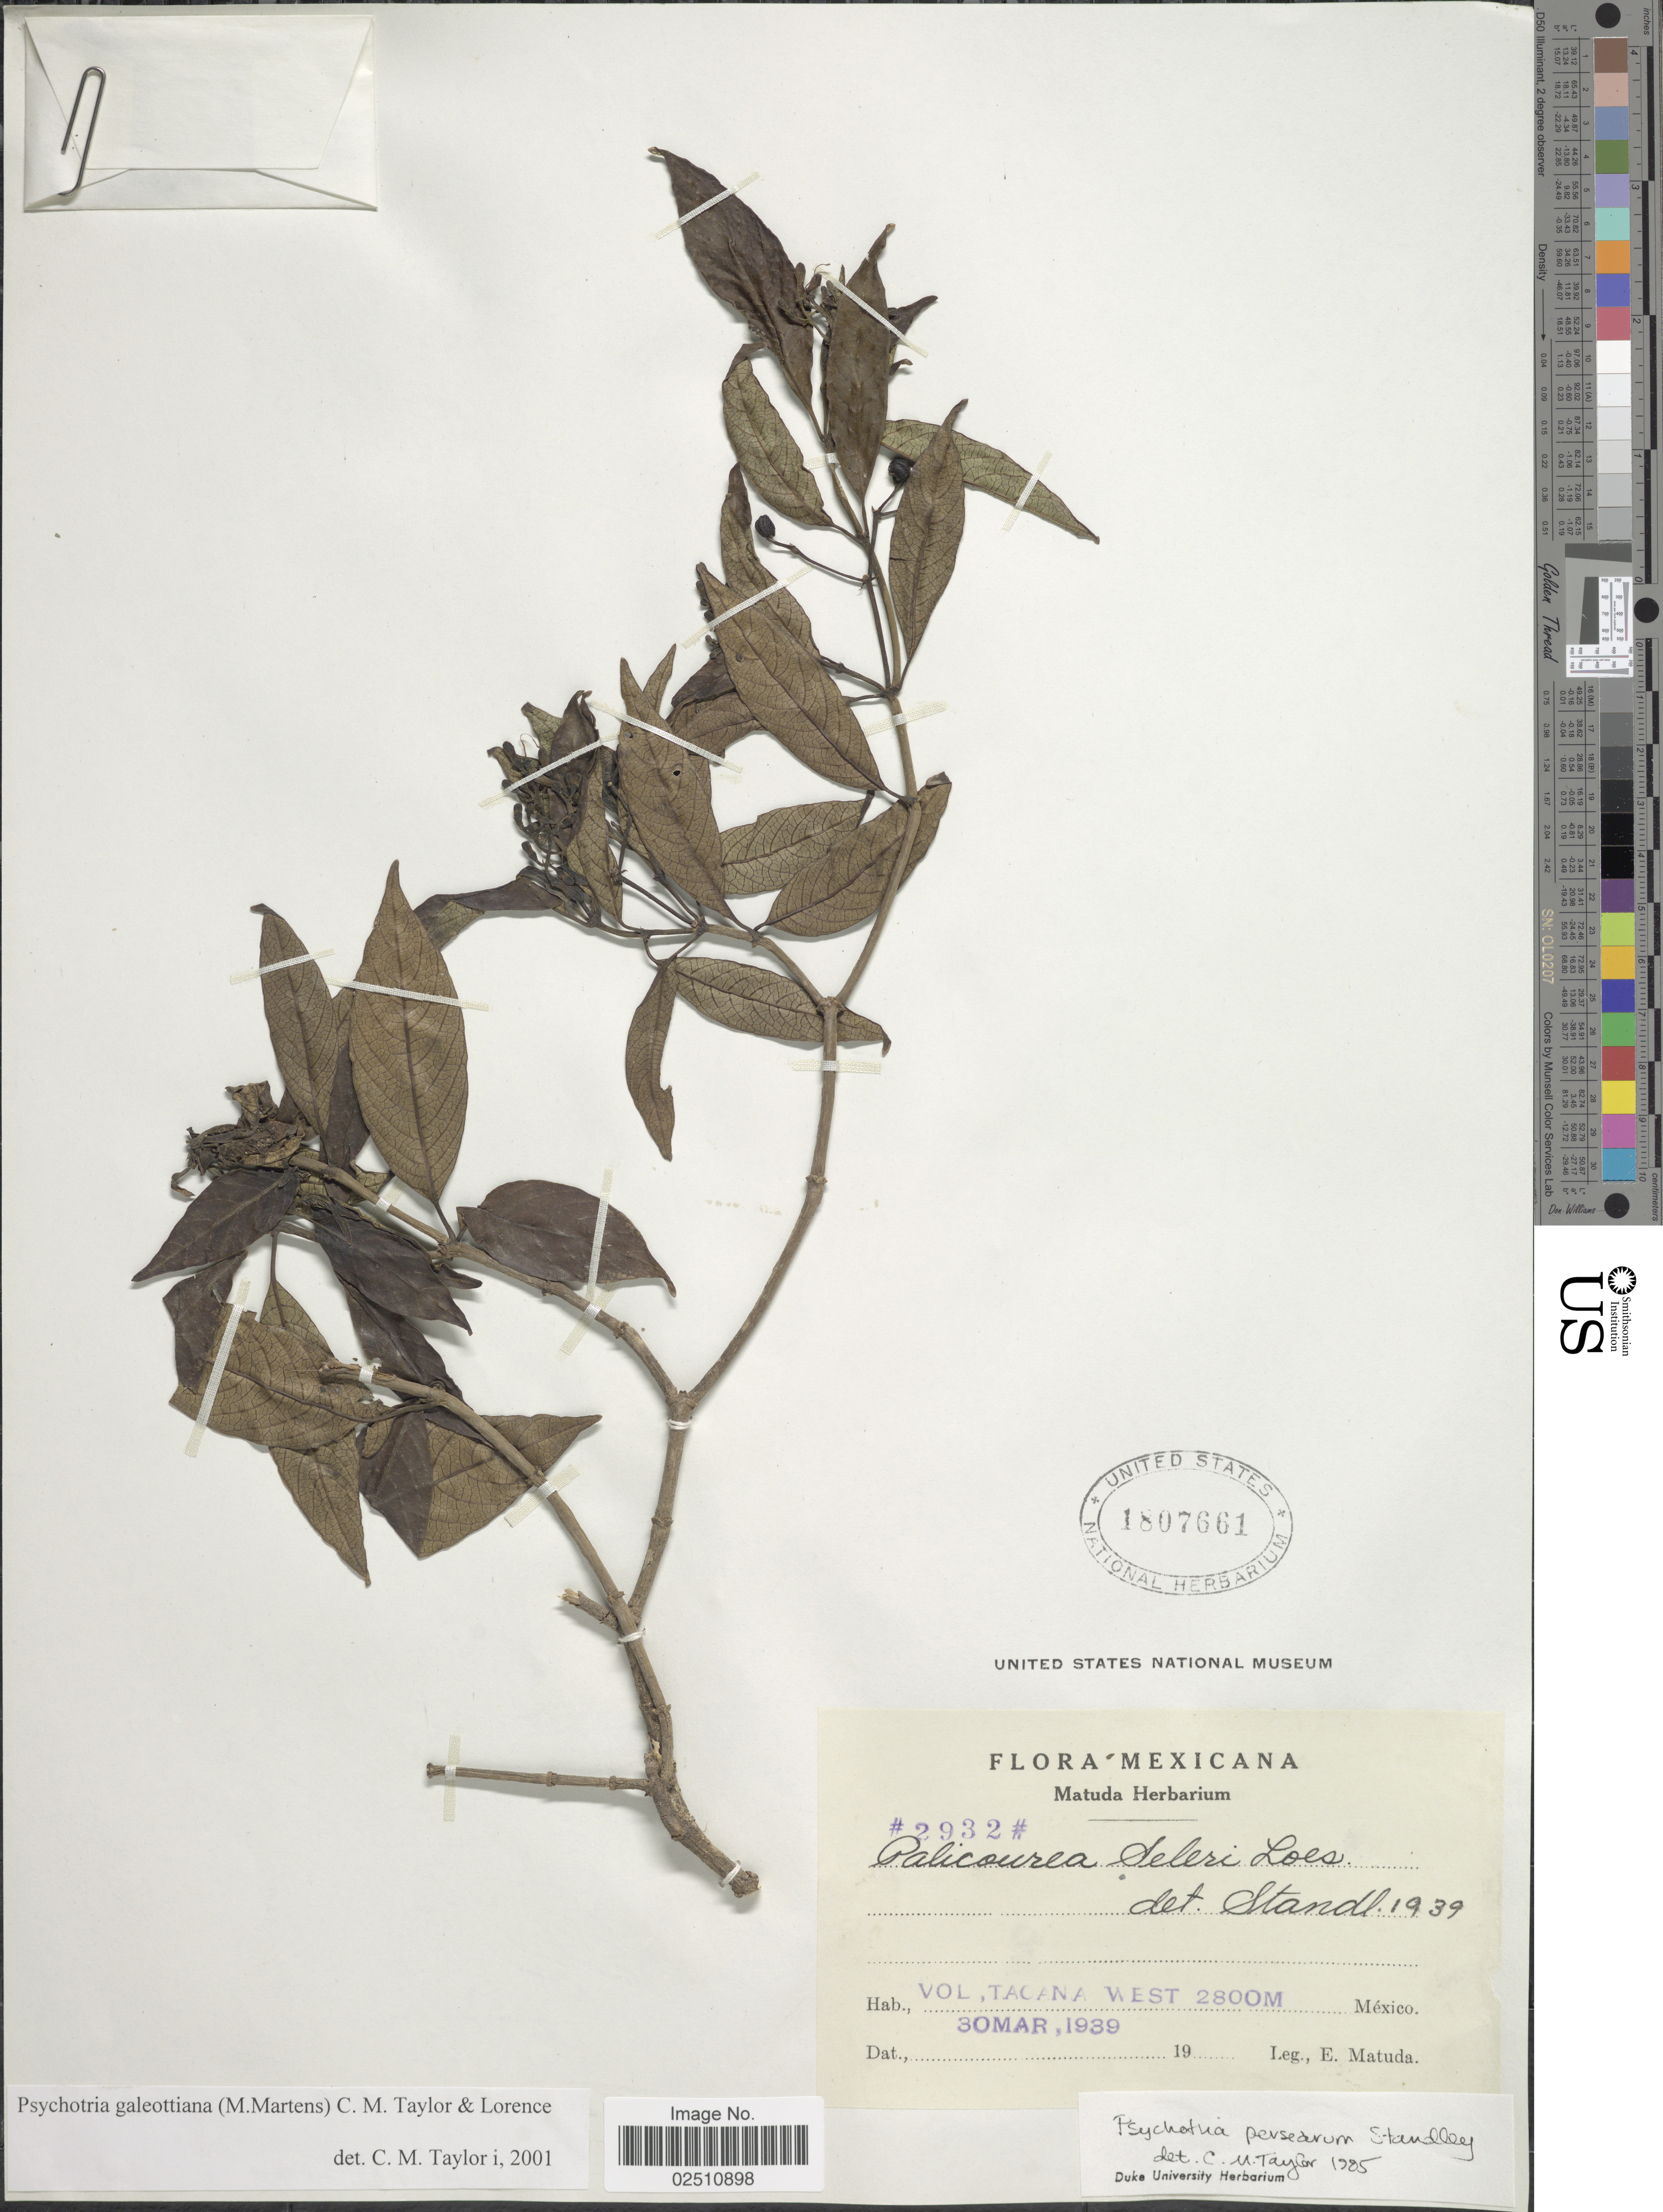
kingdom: Plantae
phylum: Tracheophyta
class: Magnoliopsida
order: Gentianales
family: Rubiaceae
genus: Psychotria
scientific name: Psychotria galeottiana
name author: (M. Martens) C.M. Taylor & Lorence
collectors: E. Matuda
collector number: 2932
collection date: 1939-03-30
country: Mexico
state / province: México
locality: Vol, Tacana West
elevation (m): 2800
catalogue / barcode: US 1807661